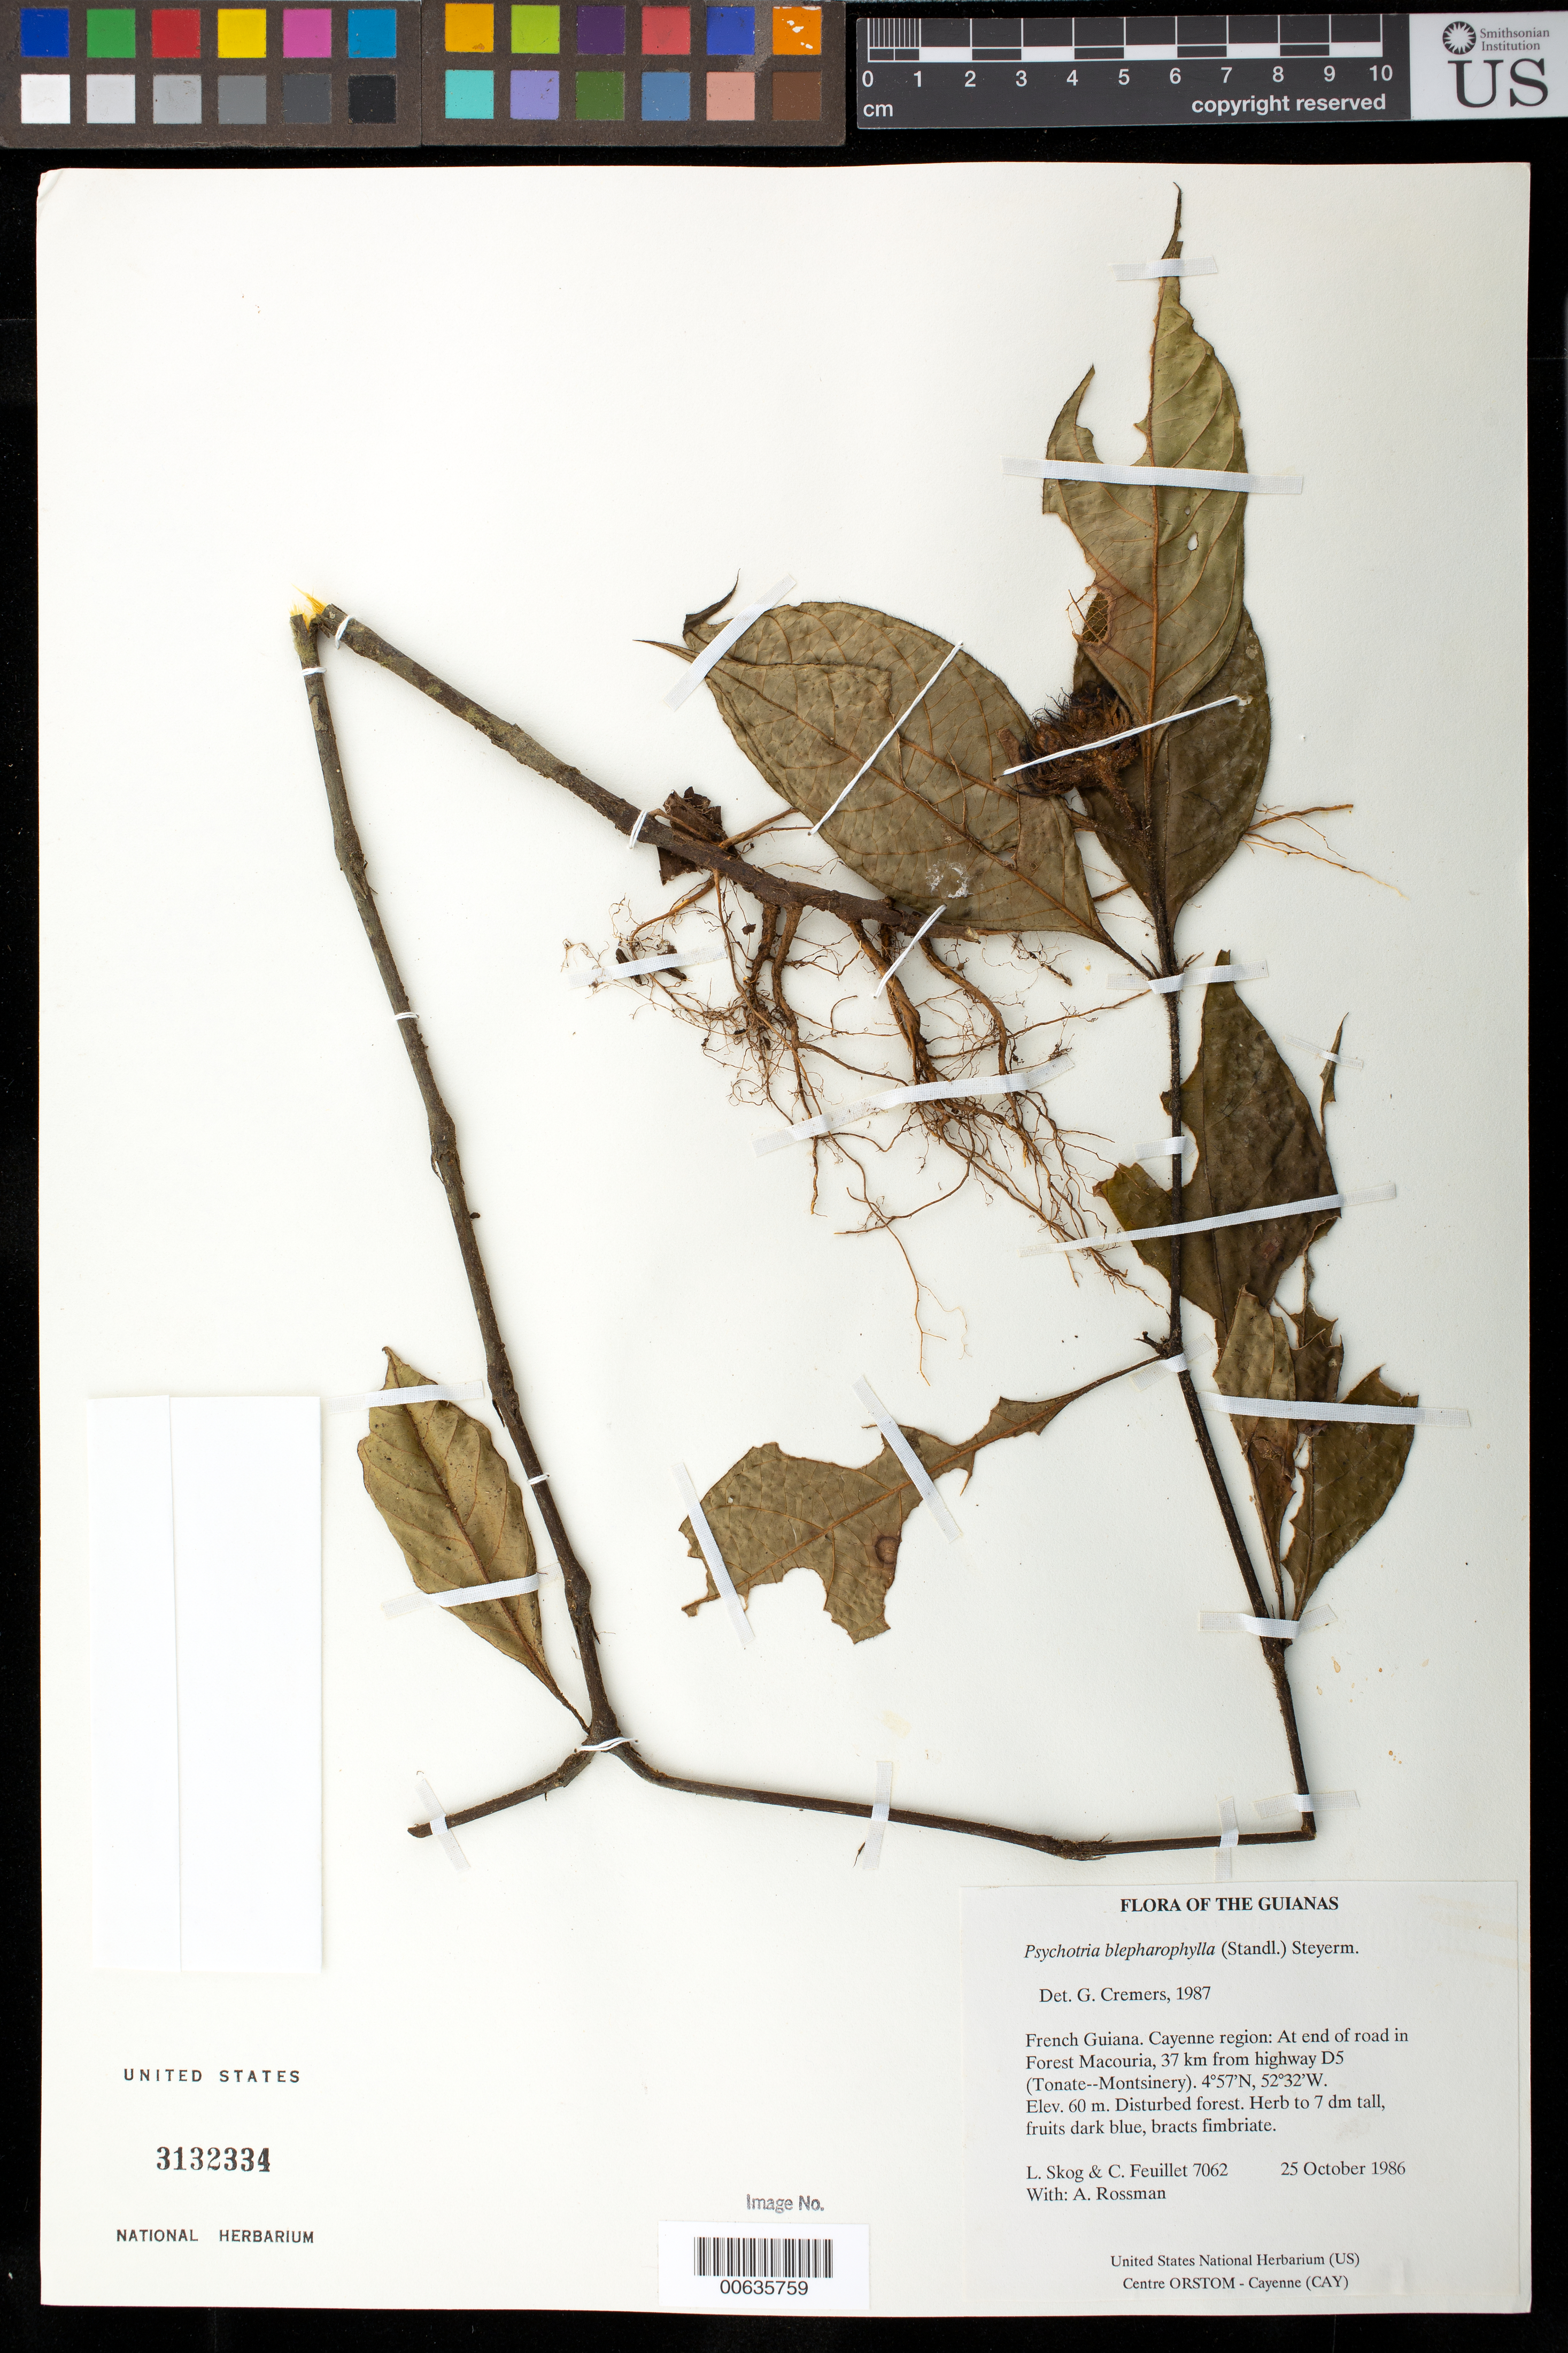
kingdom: Plantae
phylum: Tracheophyta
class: Magnoliopsida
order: Gentianales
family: Rubiaceae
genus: Palicourea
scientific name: Palicourea glabra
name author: (Aubl.) Delprete & J.H. Kirkbr.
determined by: Kirkbride, J. H., Jr.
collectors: L. E. Skog, C. Feuillet & A. Rossman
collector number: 7062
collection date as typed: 25 October 1986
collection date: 1986-10-25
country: French Guiana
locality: Cayenne. At end of road in Forest Macouria, 37 km from highway D5 (Tonate--Montsinery)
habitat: Disturbed forest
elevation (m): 60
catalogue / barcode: US 3132334